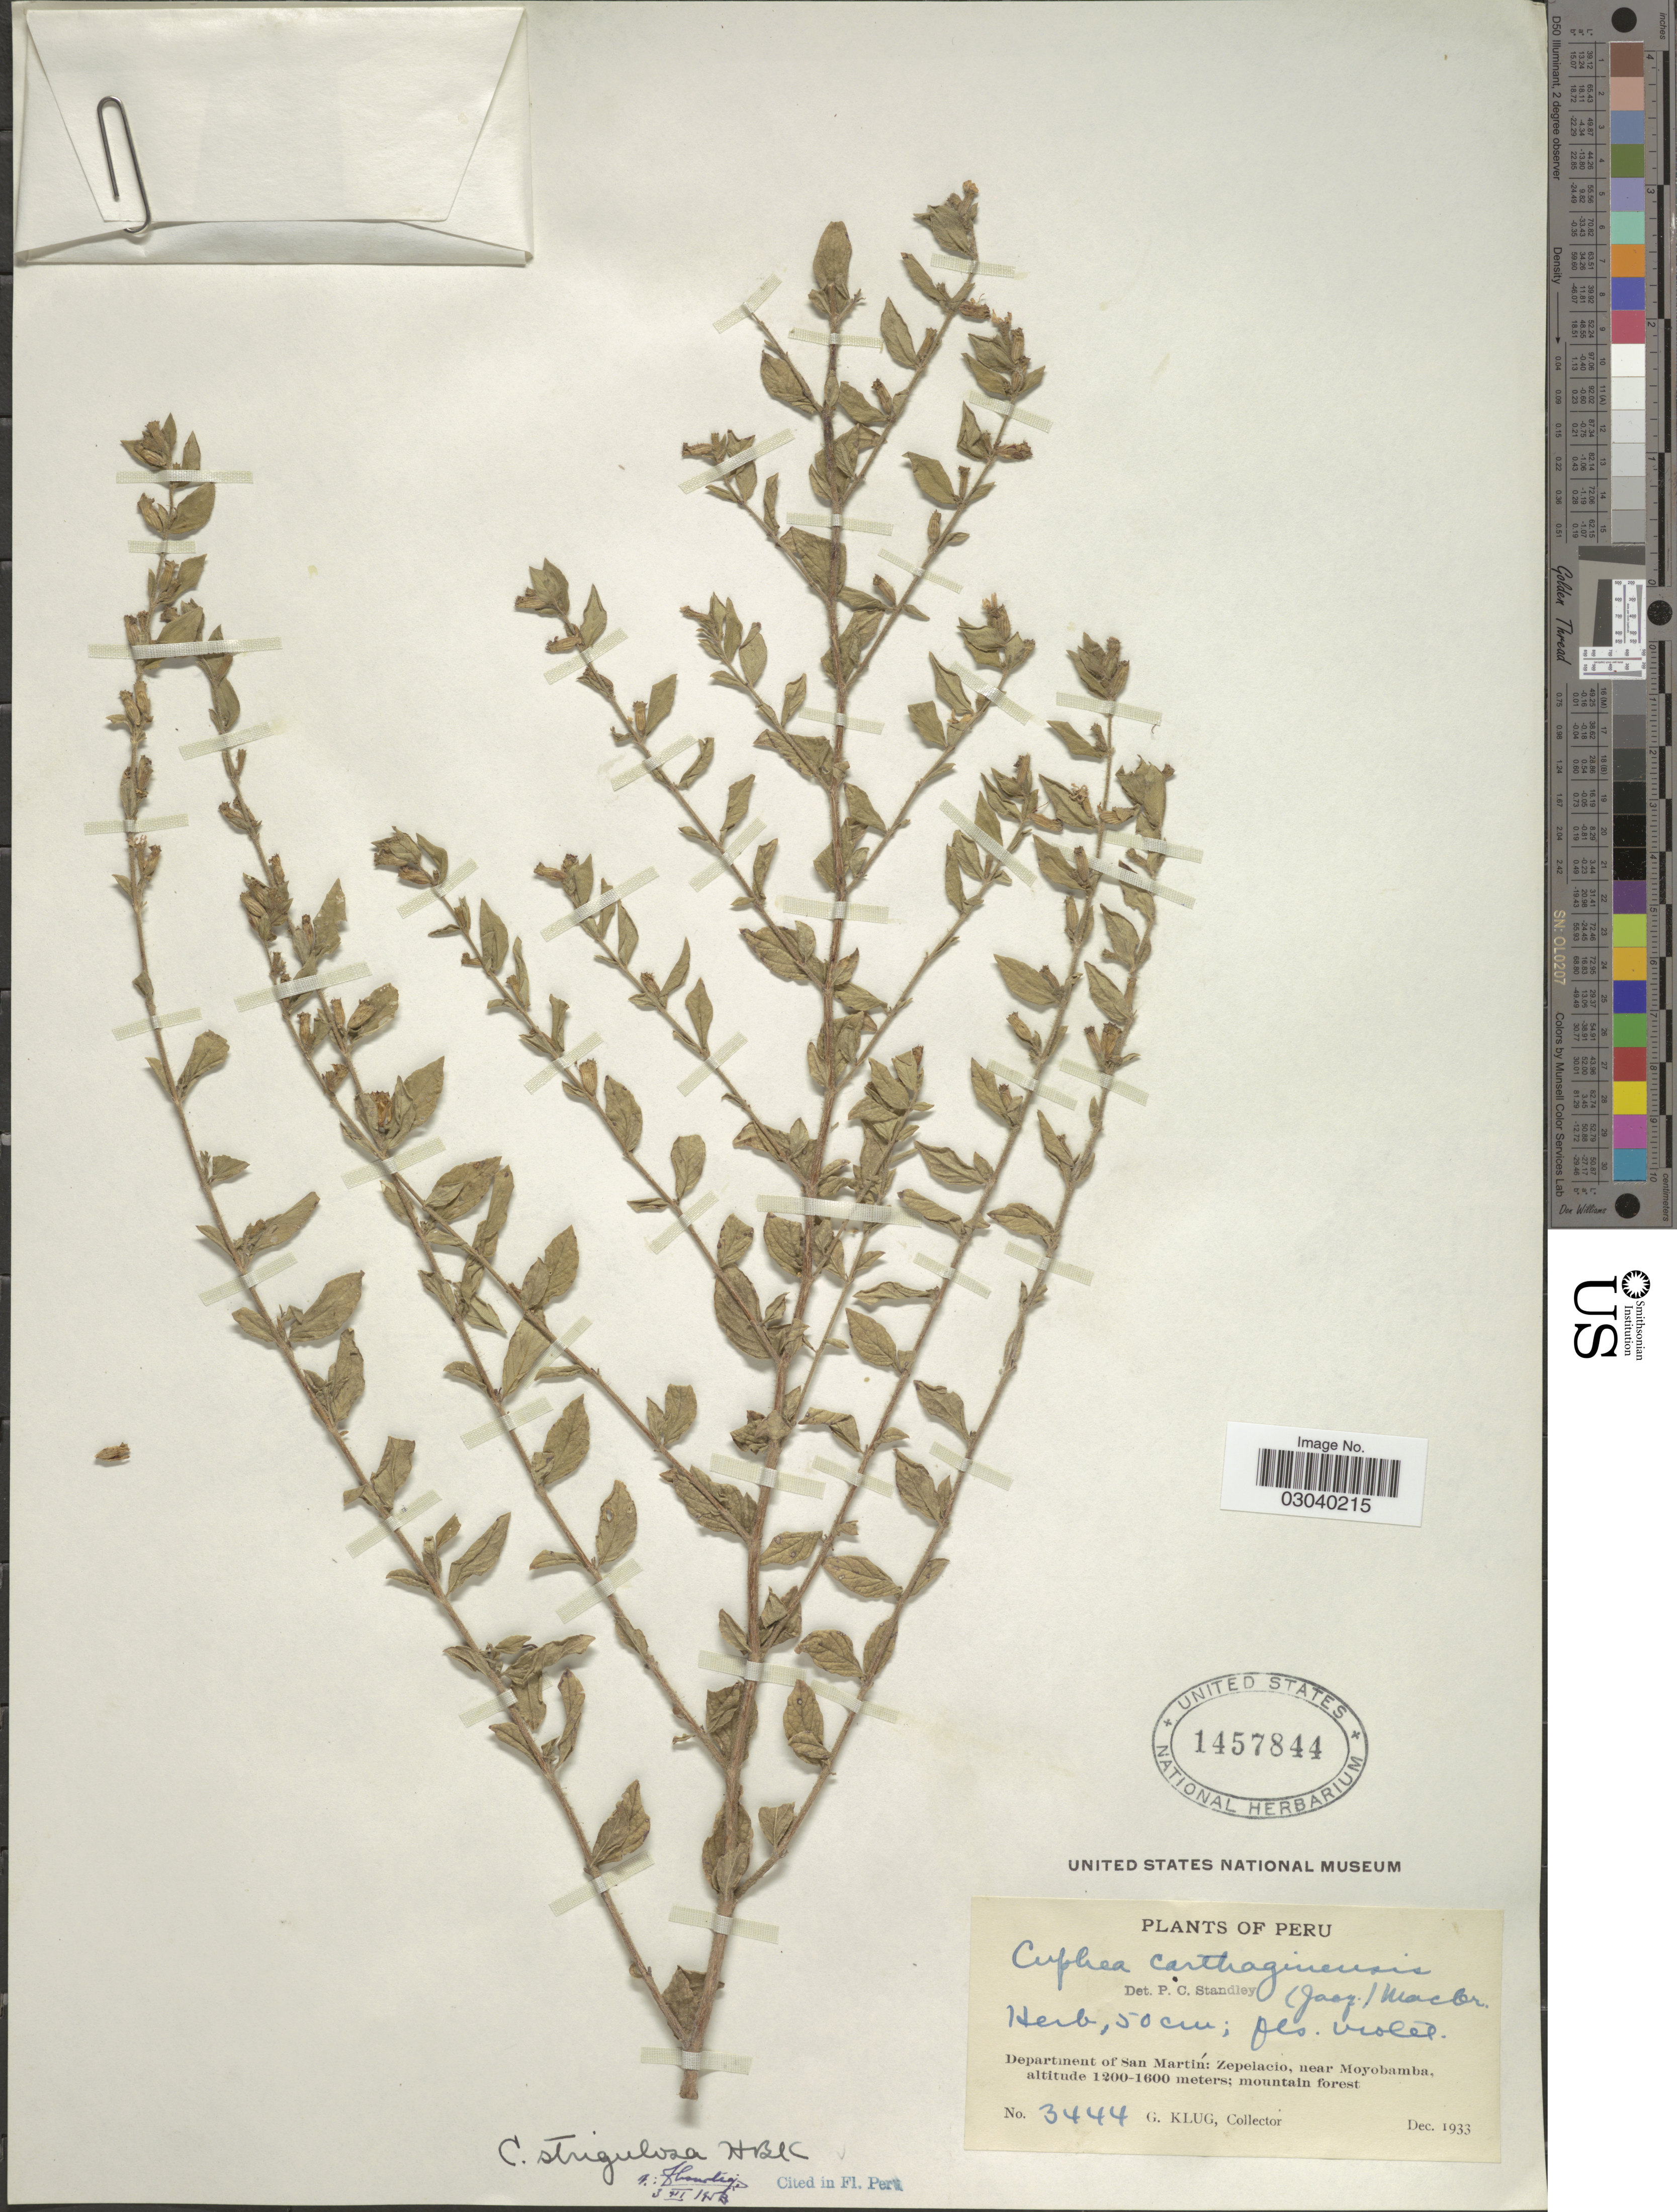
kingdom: Plantae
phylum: Tracheophyta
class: Magnoliopsida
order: Myrtales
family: Lythraceae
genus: Cuphea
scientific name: Cuphea strigulosa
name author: Kunth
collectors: G. Klug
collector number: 3444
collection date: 1933-12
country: Peru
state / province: San Martín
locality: Department of San Martín: Zepelacio, near Moyobamba.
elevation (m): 1200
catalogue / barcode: US 1457844